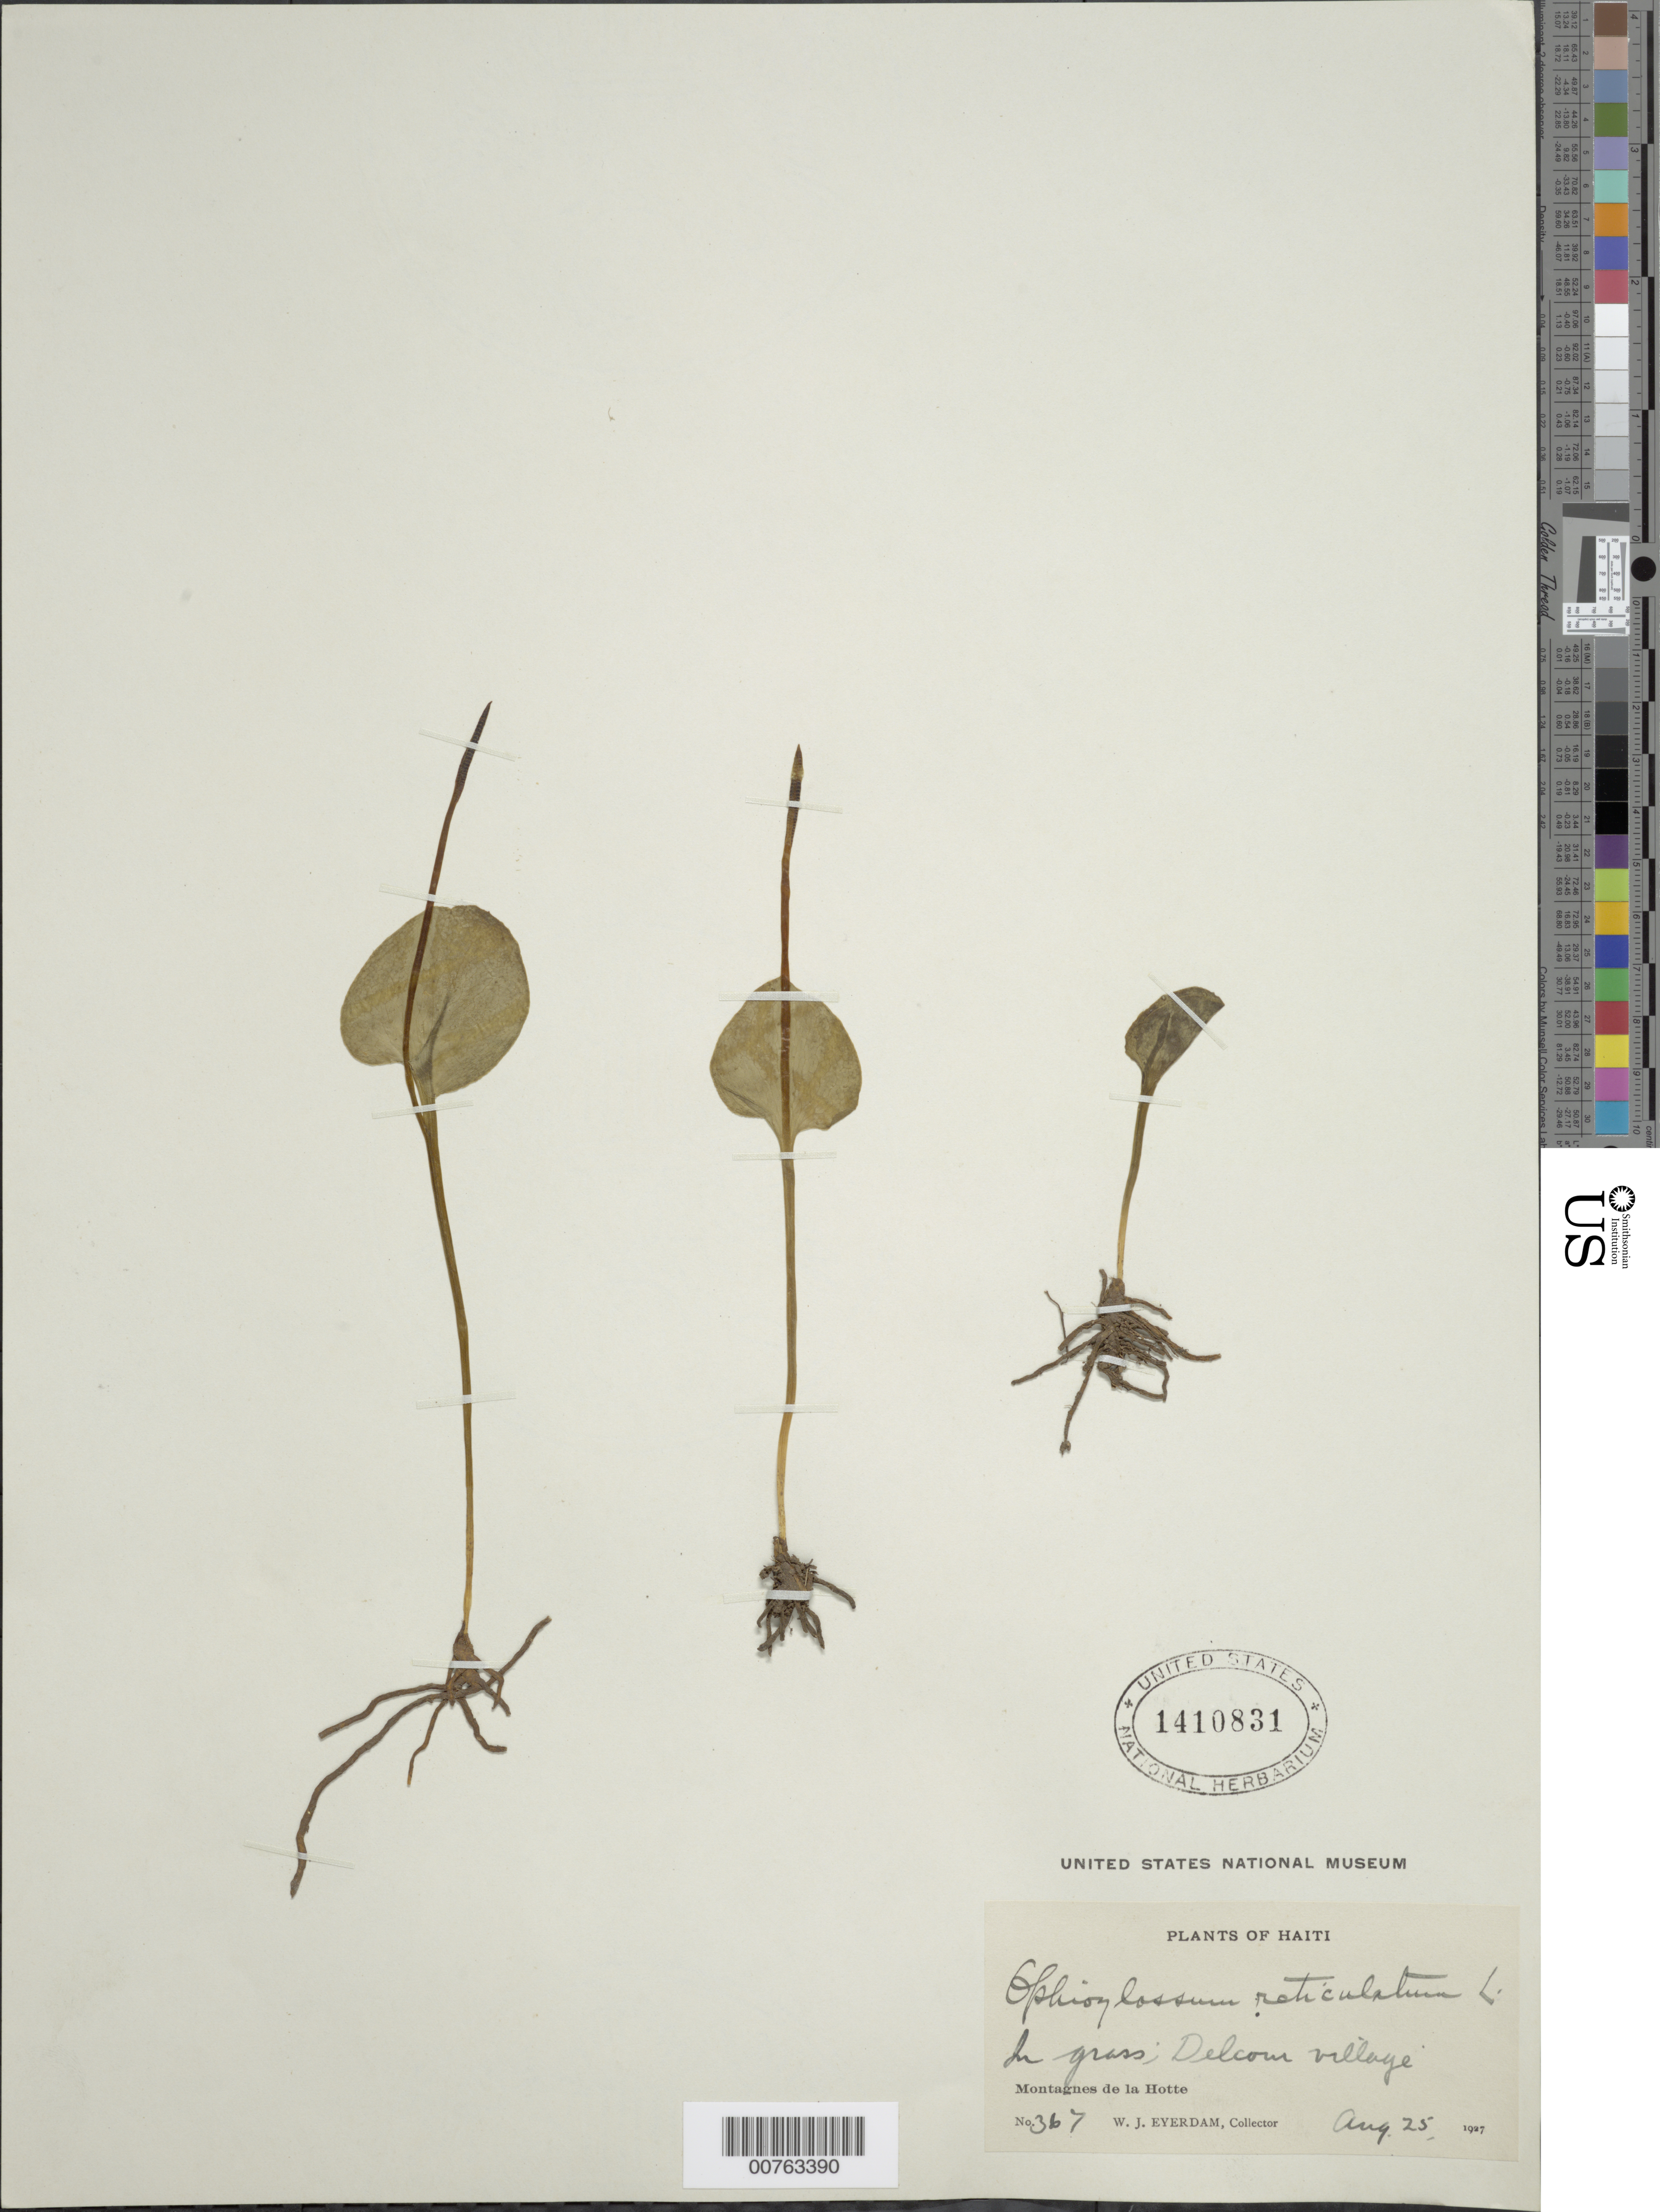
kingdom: Plantae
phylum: Tracheophyta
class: Polypodiopsida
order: Ophioglossales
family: Ophioglossaceae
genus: Ophioglossum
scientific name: Ophioglossum reticulatum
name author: L.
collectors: W. J. Eyerdam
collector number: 367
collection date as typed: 25 Aug 1927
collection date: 1927-08-25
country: Haiti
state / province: Sud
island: Hispaniola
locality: Montagnes de la Hotte, Delcom village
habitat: In grass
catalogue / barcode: US 1410831